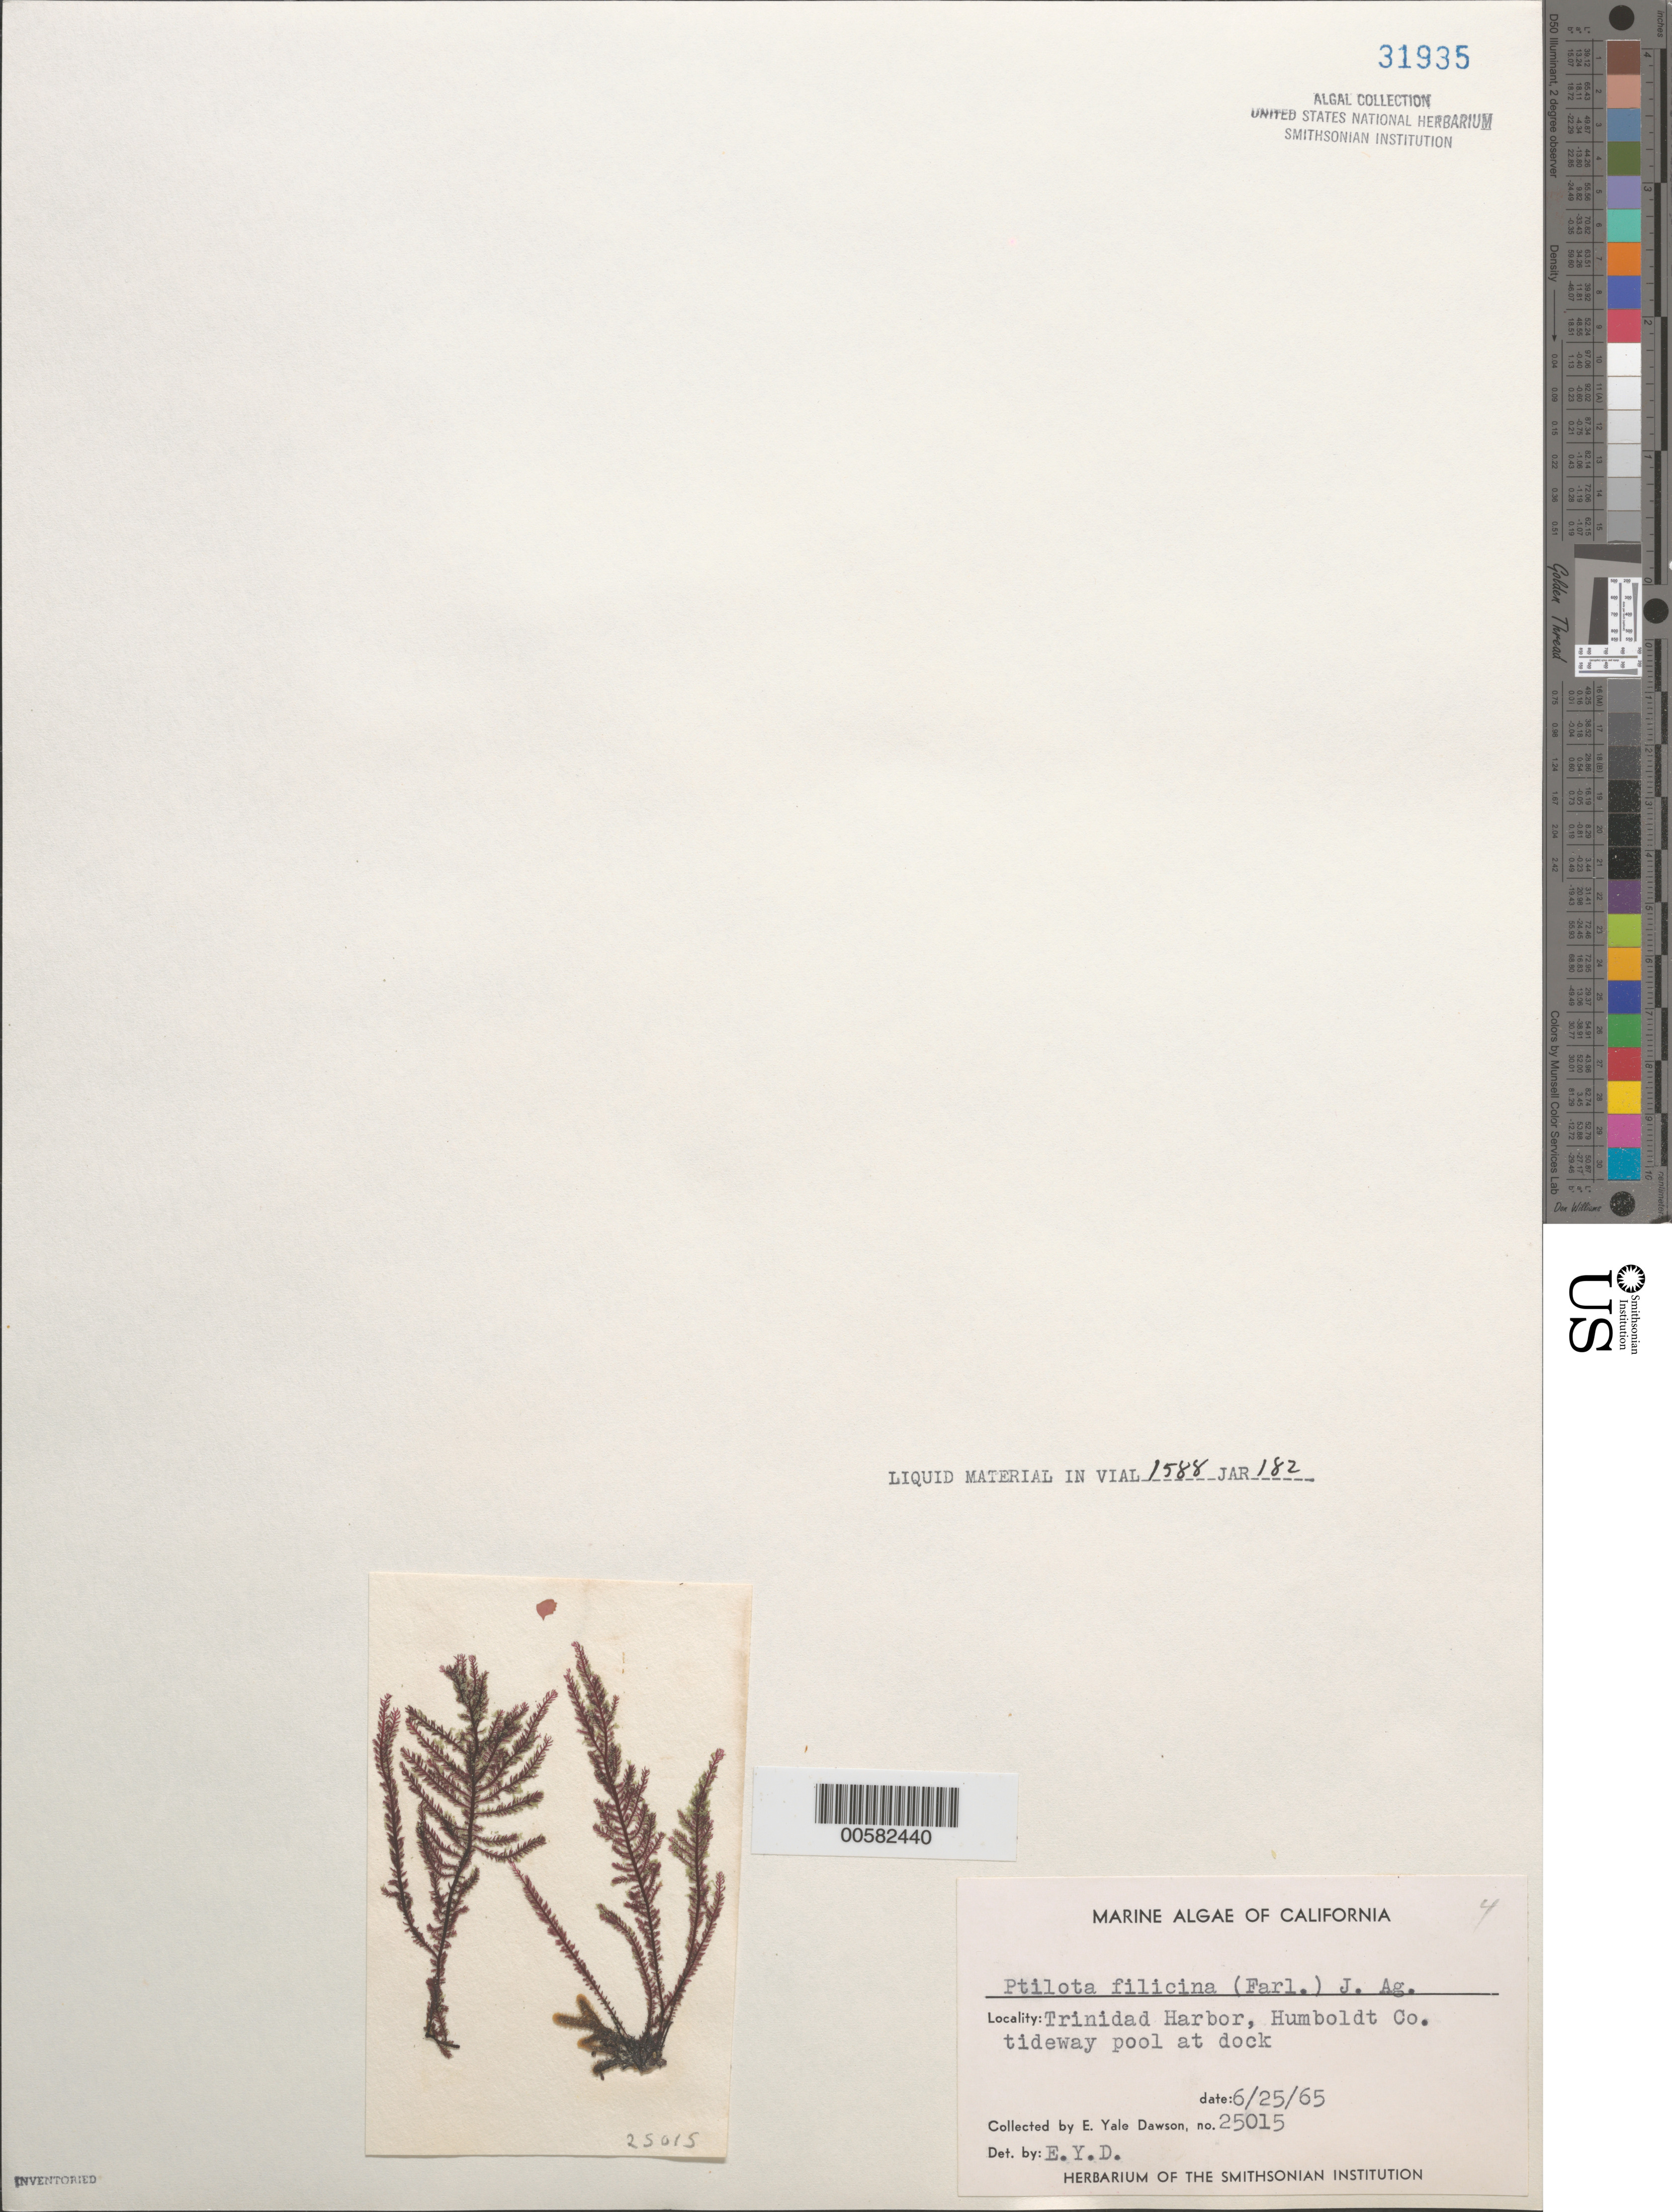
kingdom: Plantae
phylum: Rhodophyta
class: Florideophyceae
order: Ceramiales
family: Wrangeliaceae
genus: Ptilota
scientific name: Ptilota filicina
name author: J. Agardh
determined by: Dawson, E. Y.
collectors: E. Y. Dawson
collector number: EYD 25015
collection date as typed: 25 Jun 1965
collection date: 1965-06-25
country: United States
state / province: California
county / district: Humboldt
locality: Trinidad Harbor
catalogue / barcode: US 31935